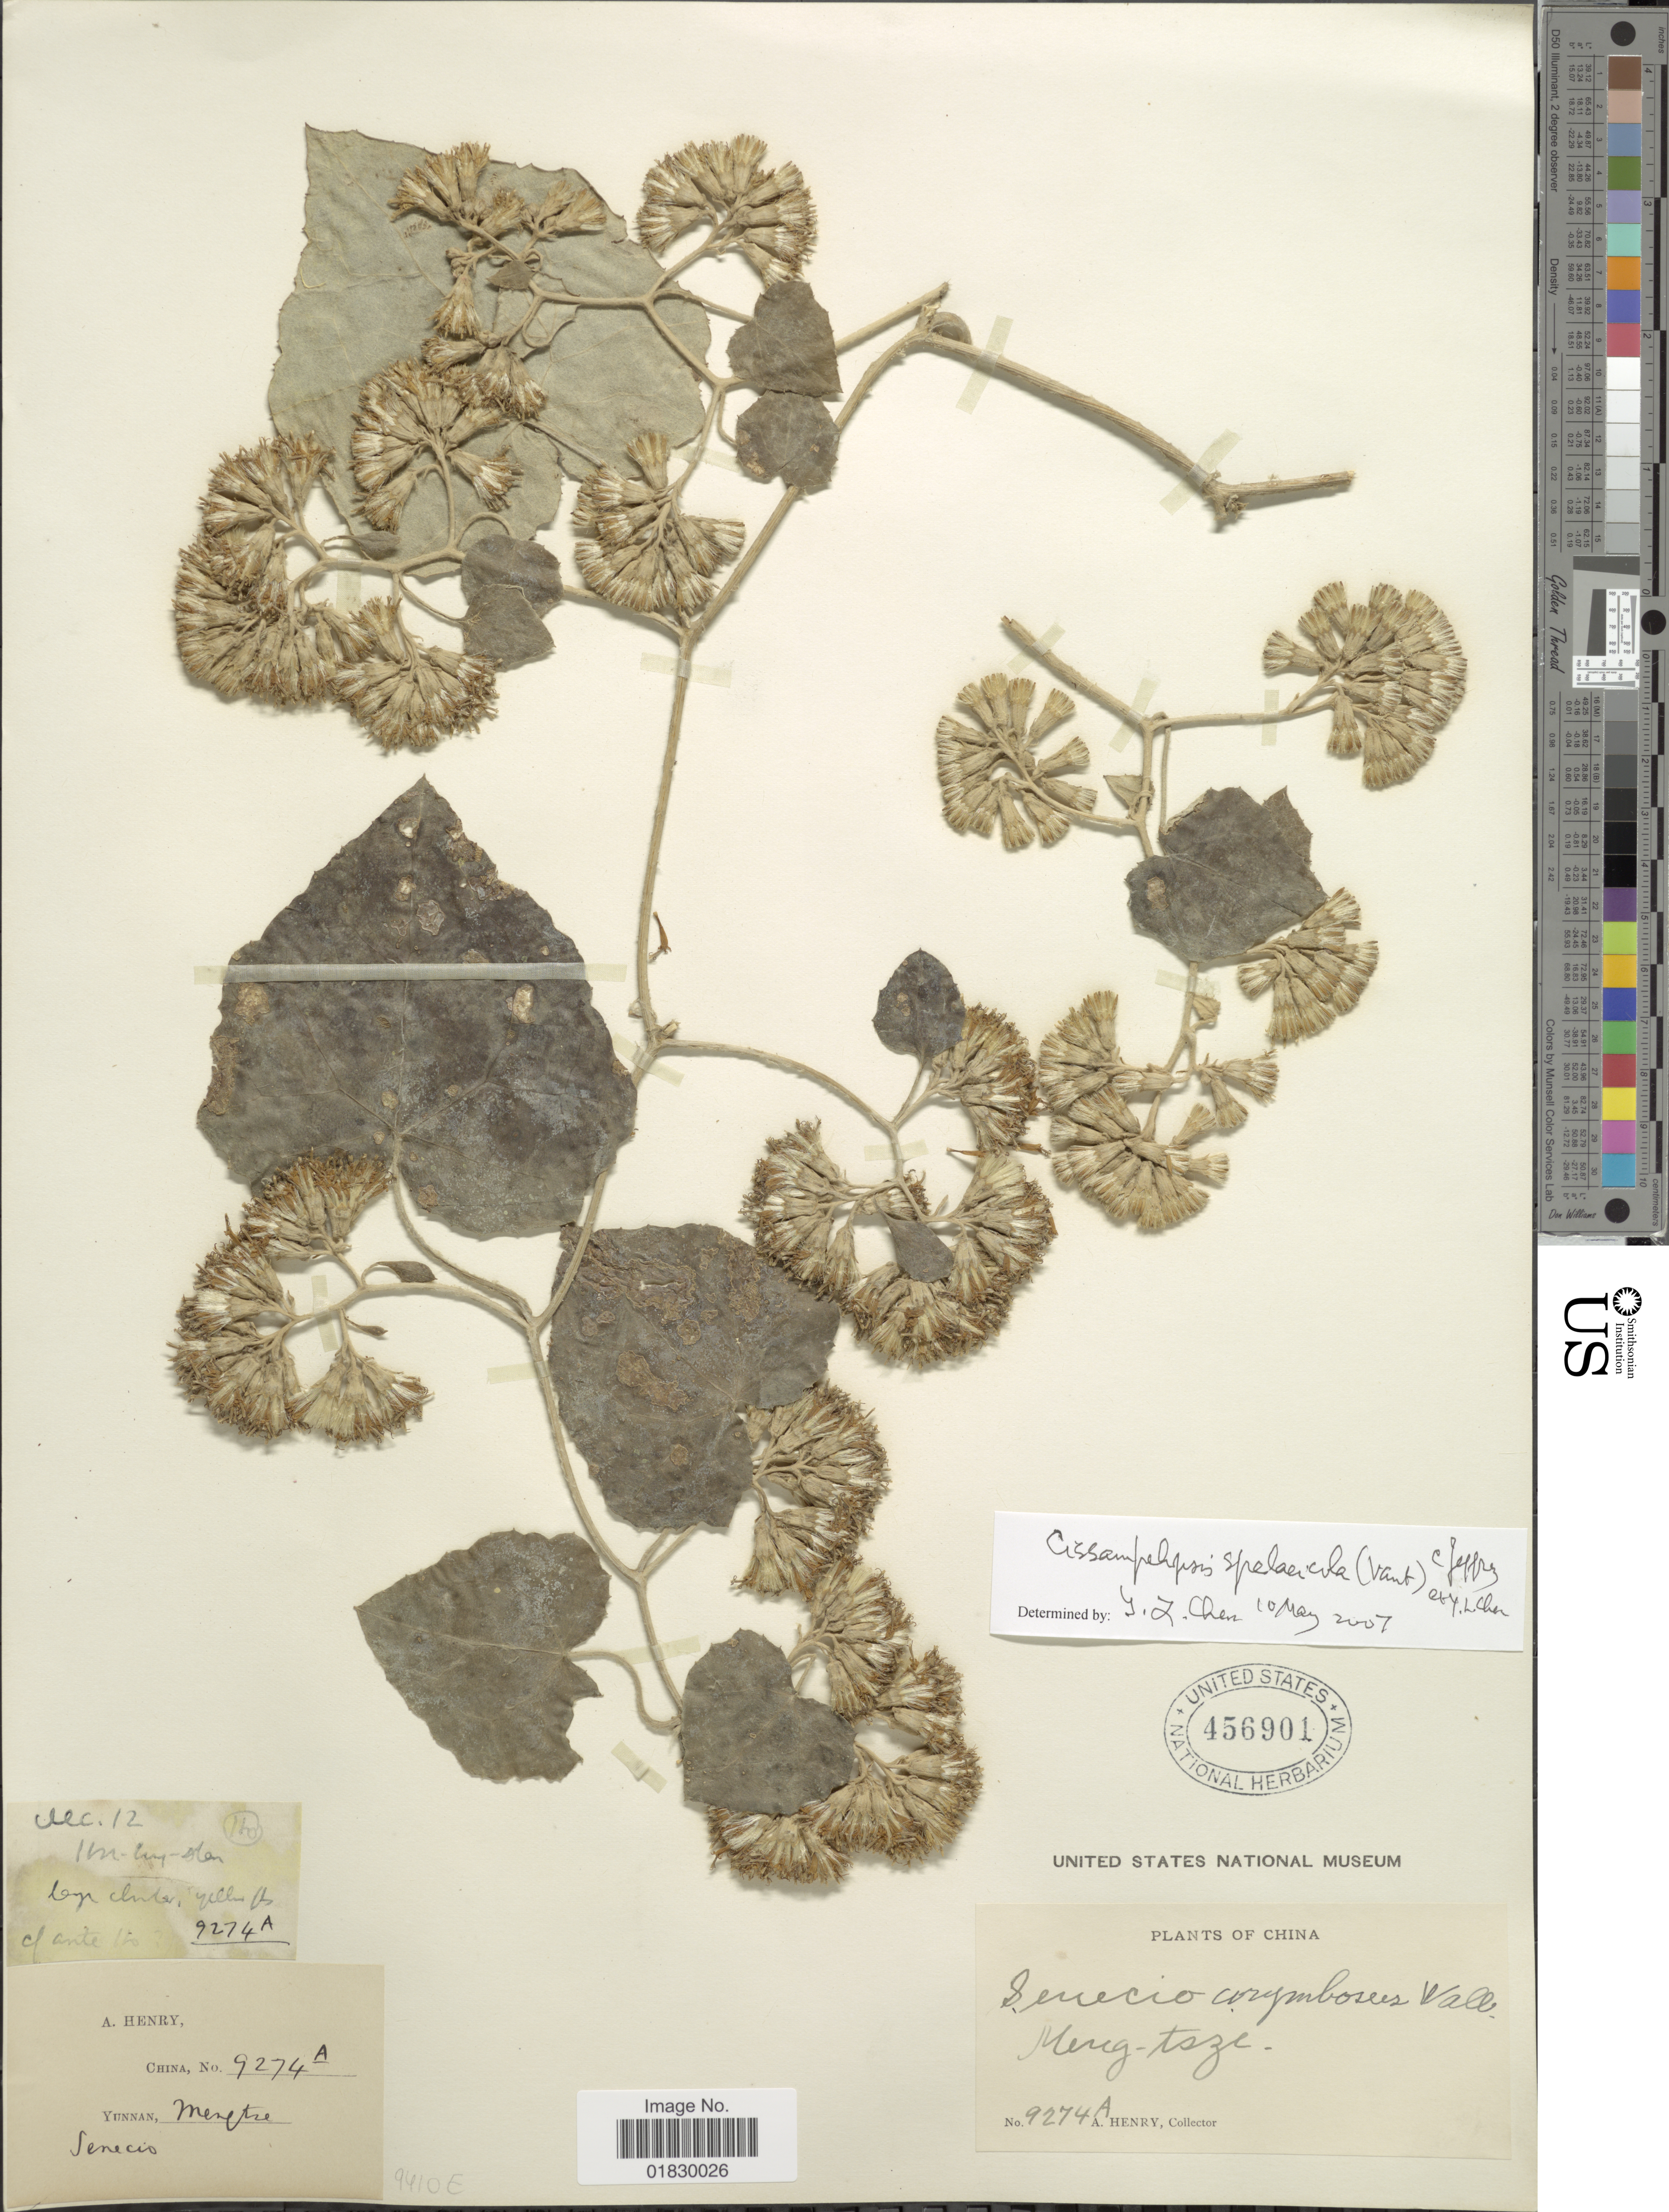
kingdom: Plantae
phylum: Tracheophyta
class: Magnoliopsida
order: Asterales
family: Asteraceae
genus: Cissampelopsis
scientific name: Cissampelopsis spelaeicola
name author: (Vaniot) C. Jeffrey & Y.L. Chen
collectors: A. Henry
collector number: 9274 A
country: China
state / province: Yunnan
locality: China, Mengtze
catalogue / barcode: US 456901